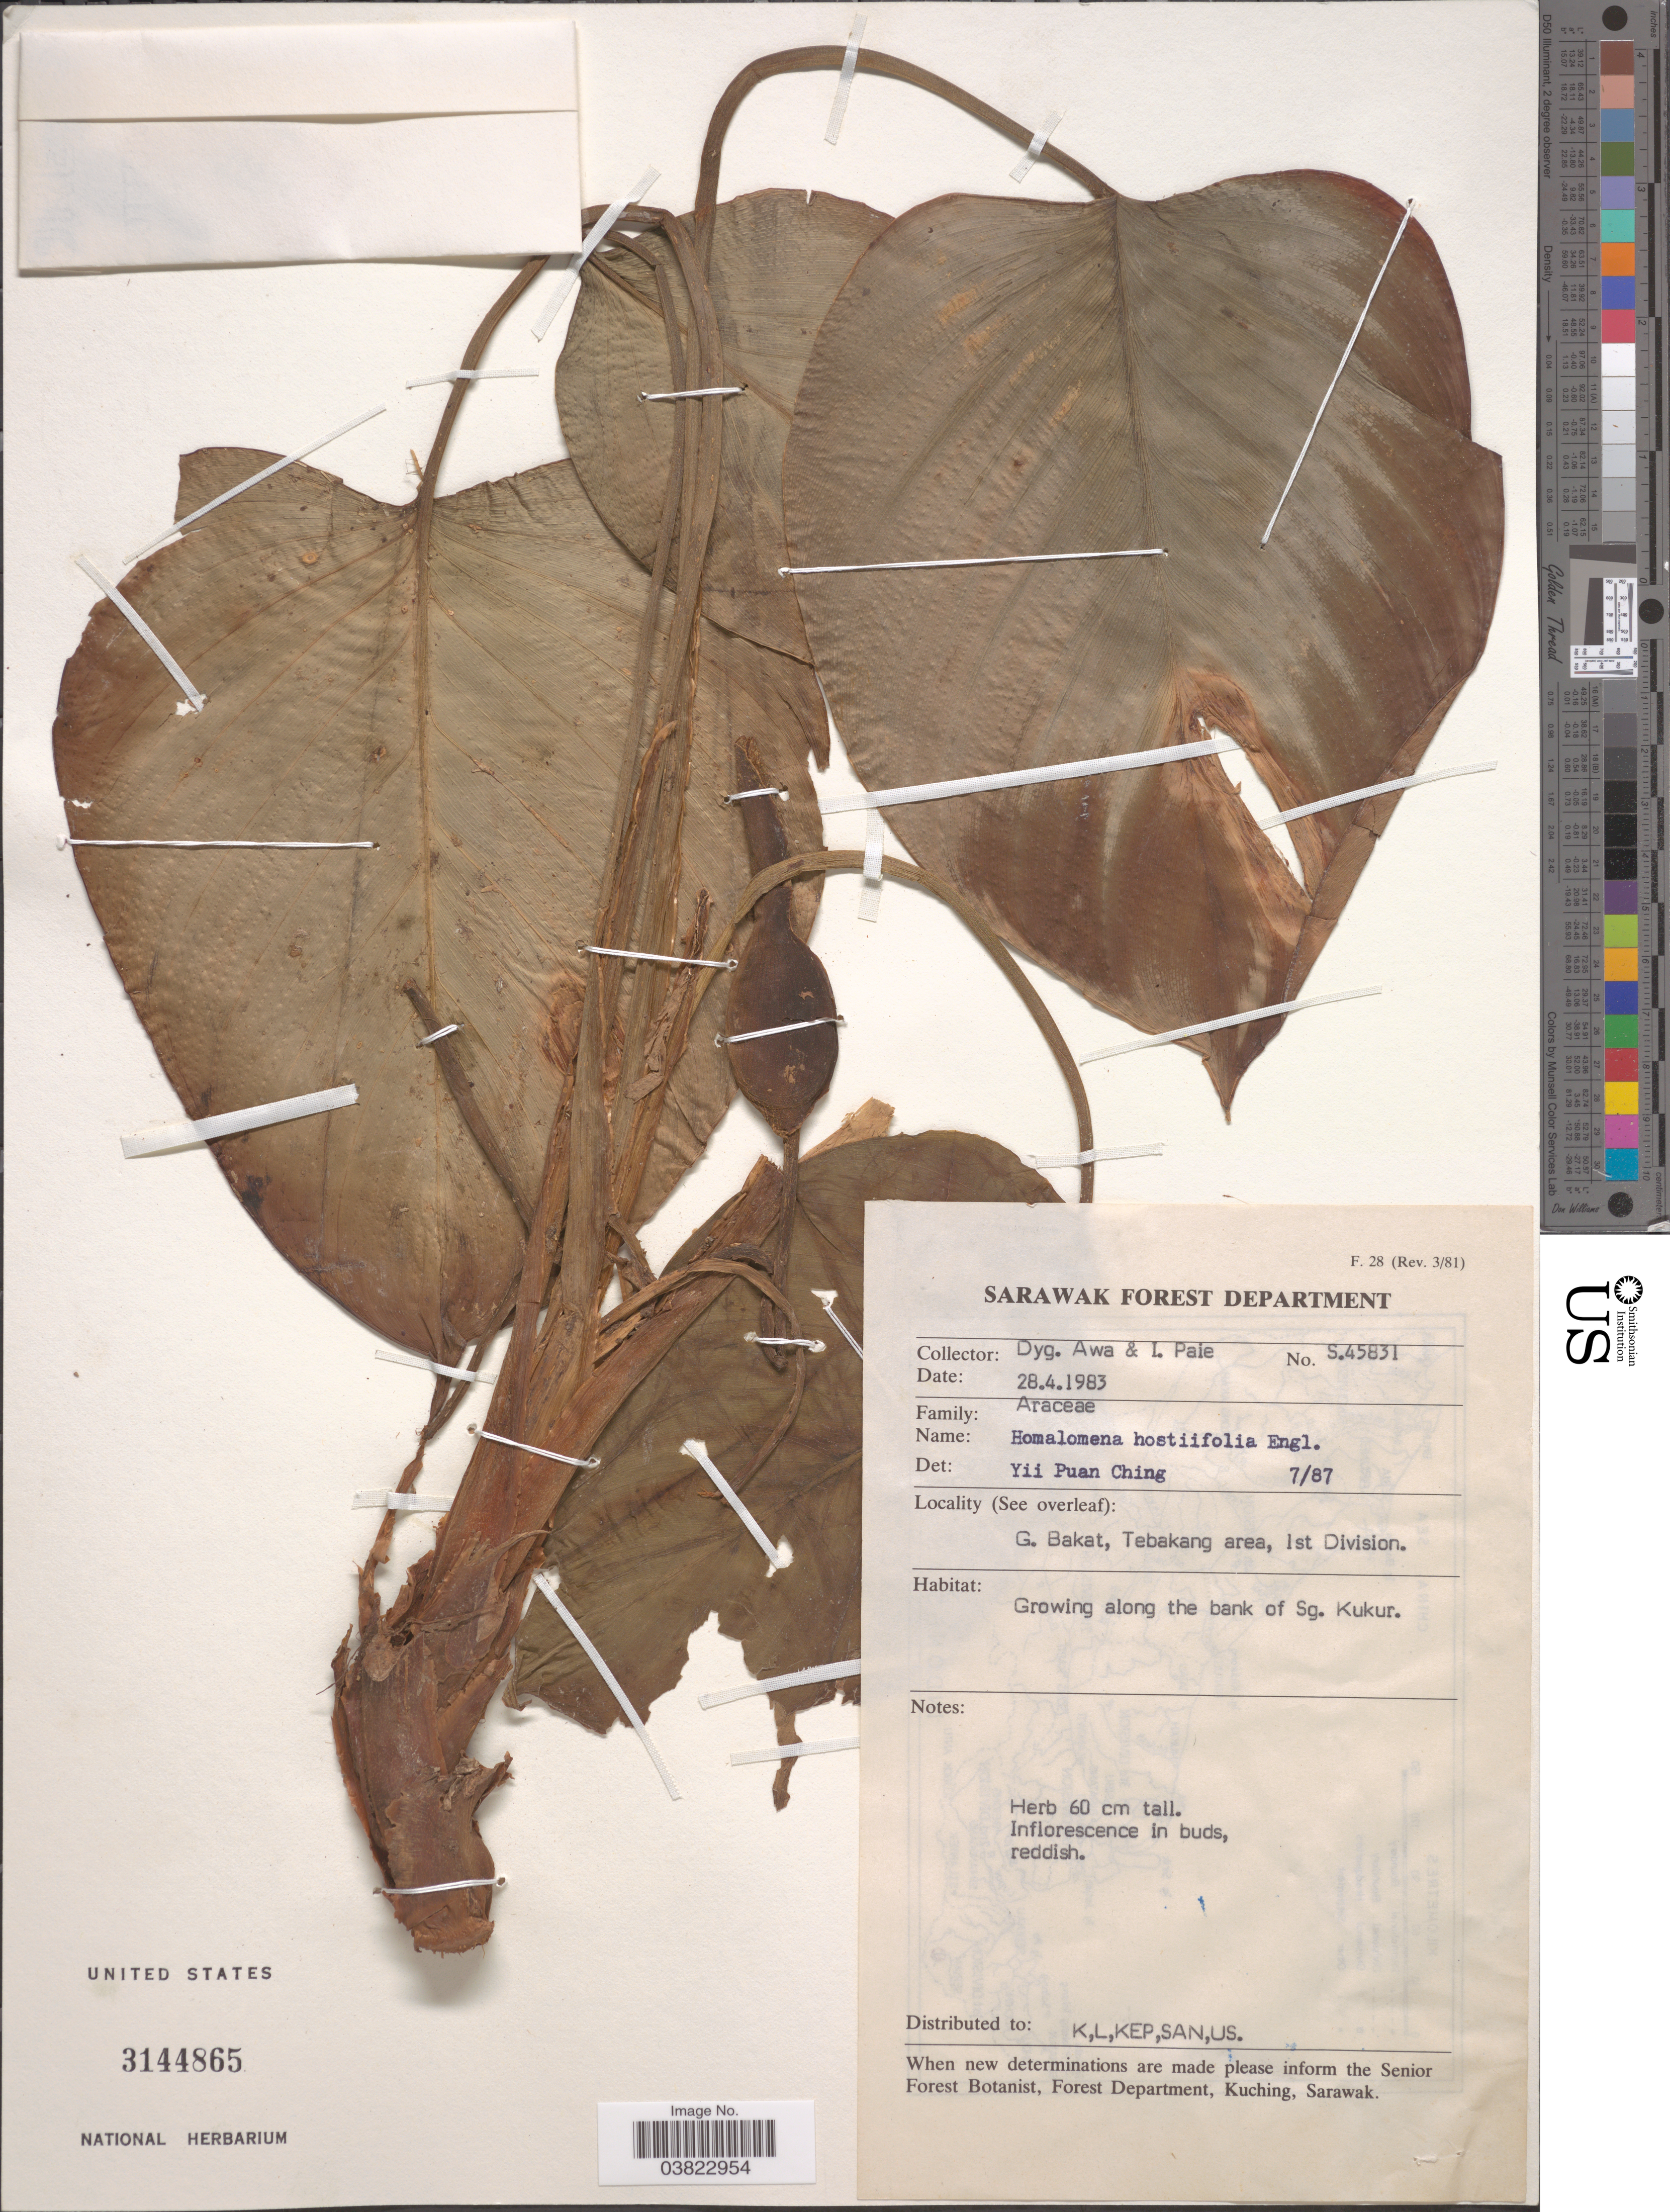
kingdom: Plantae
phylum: Tracheophyta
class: Liliopsida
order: Alismatales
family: Araceae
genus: Homalomena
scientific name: Homalomena hostifolia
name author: Engl.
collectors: D. Awa & I. bin Paie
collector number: S.45831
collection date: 1983-04-28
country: Malaysia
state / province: Sarawak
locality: G. Bakat, Tebakang area, 1ste Division. Growing along the bank of Sg. Kukur.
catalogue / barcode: US 3144865